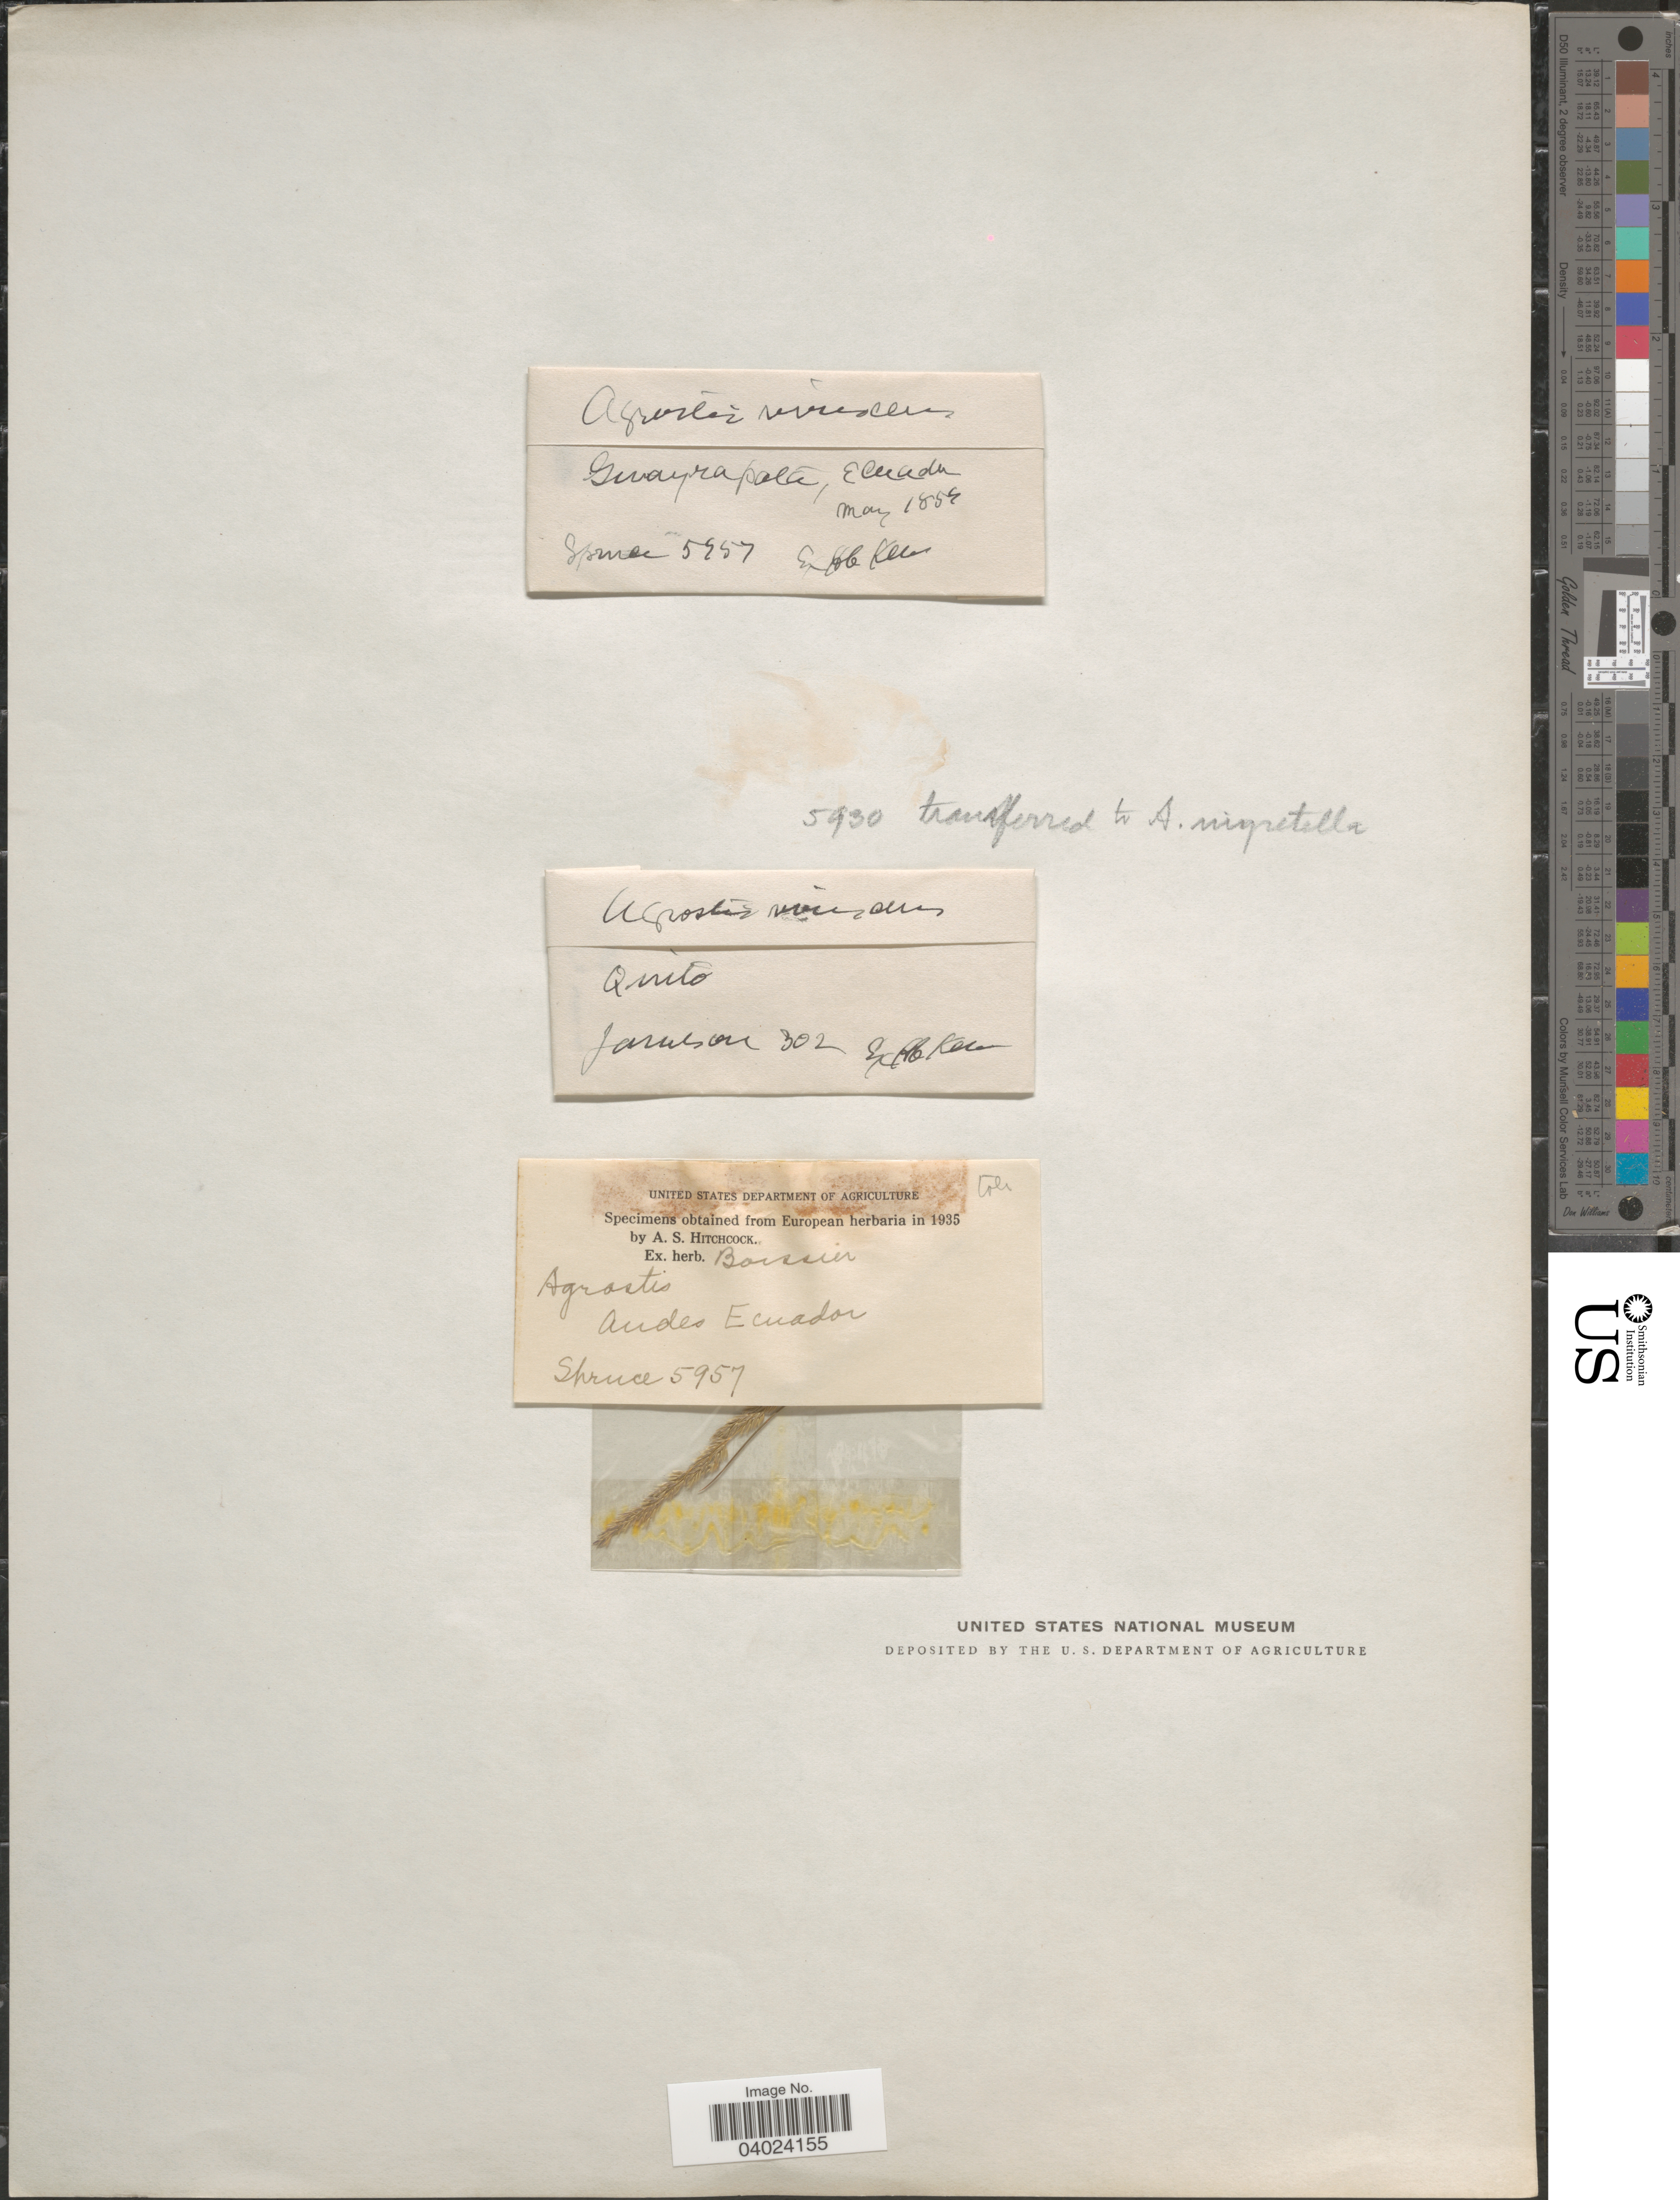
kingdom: Plantae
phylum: Tracheophyta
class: Liliopsida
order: Poales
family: Poaceae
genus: Agrostis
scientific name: Agrostis foliata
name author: Hook. f.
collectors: -- Jameson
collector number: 302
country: Ecuador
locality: Quito.